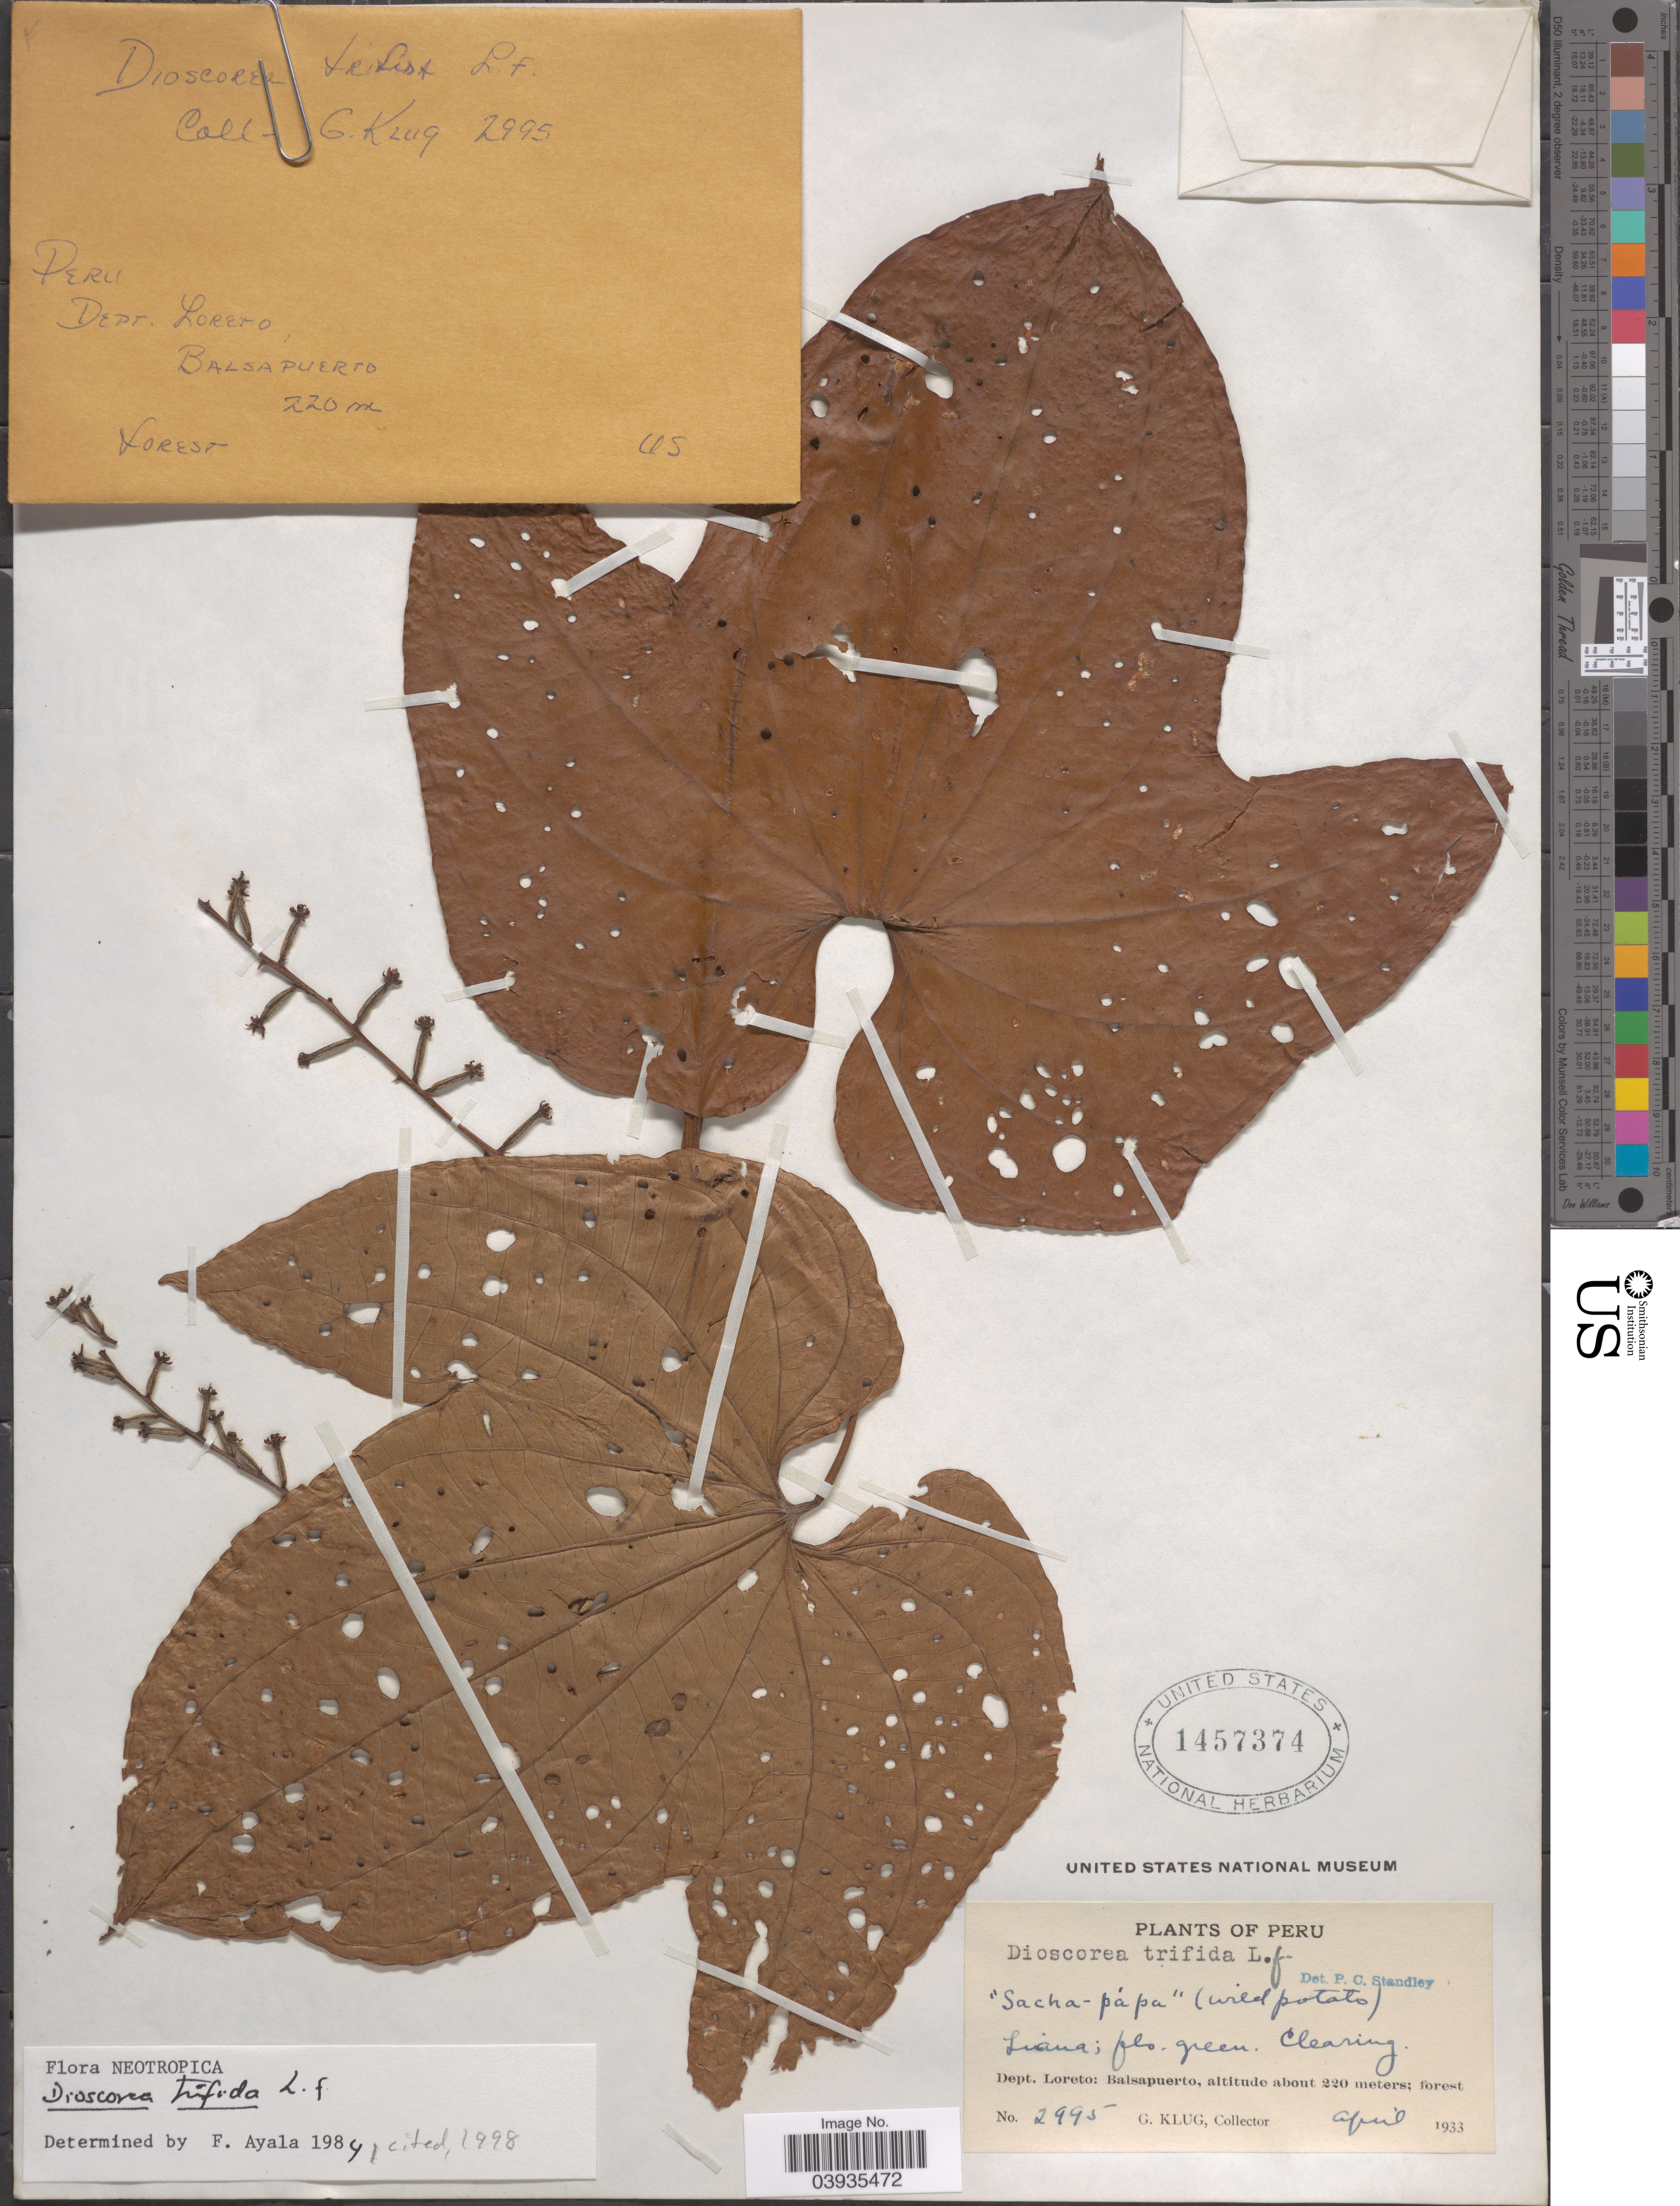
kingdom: Plantae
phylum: Tracheophyta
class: Liliopsida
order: Dioscoreales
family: Dioscoreaceae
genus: Dioscorea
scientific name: Dioscorea trifida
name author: L. f.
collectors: G. Klug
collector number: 2995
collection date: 1933-04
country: Peru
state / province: Loreto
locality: Dept. Loreto: Balsapuerto.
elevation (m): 220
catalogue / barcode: US 1457374